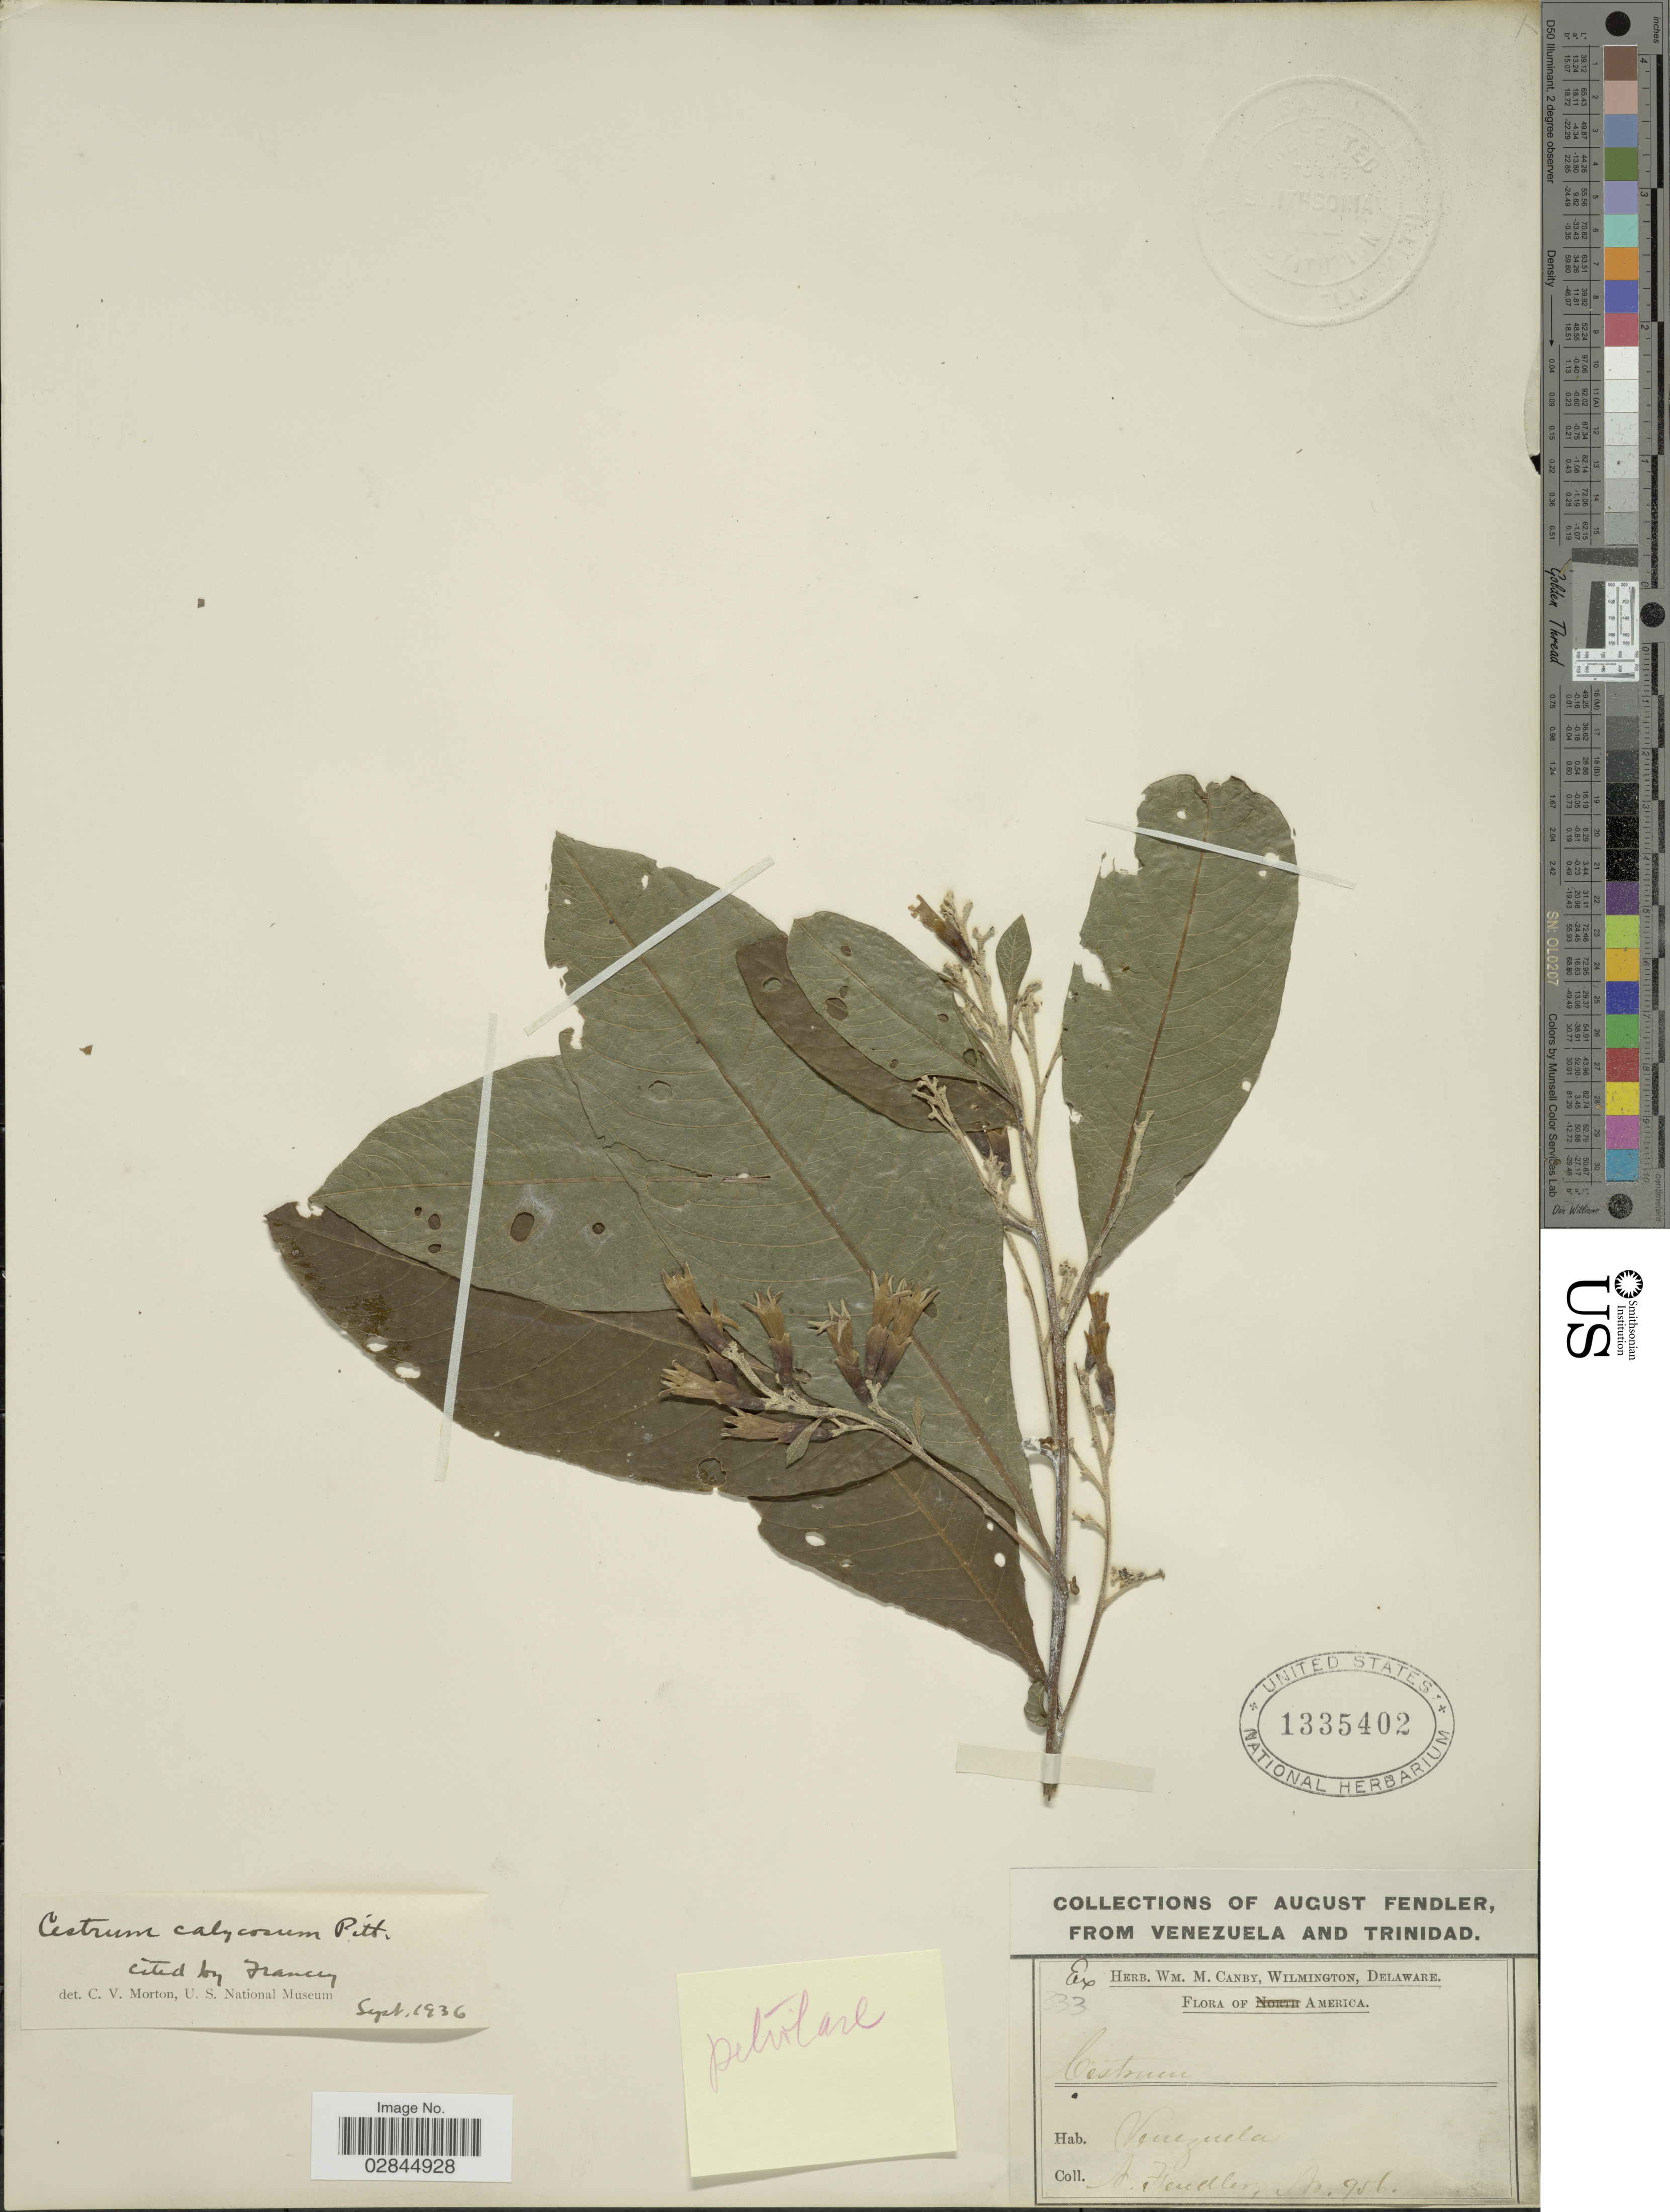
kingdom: Plantae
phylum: Tracheophyta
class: Magnoliopsida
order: Solanales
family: Solanaceae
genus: Cestrum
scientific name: Cestrum petiolare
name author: Kunth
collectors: A. Fendler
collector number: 956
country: Venezuela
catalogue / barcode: US 1335402